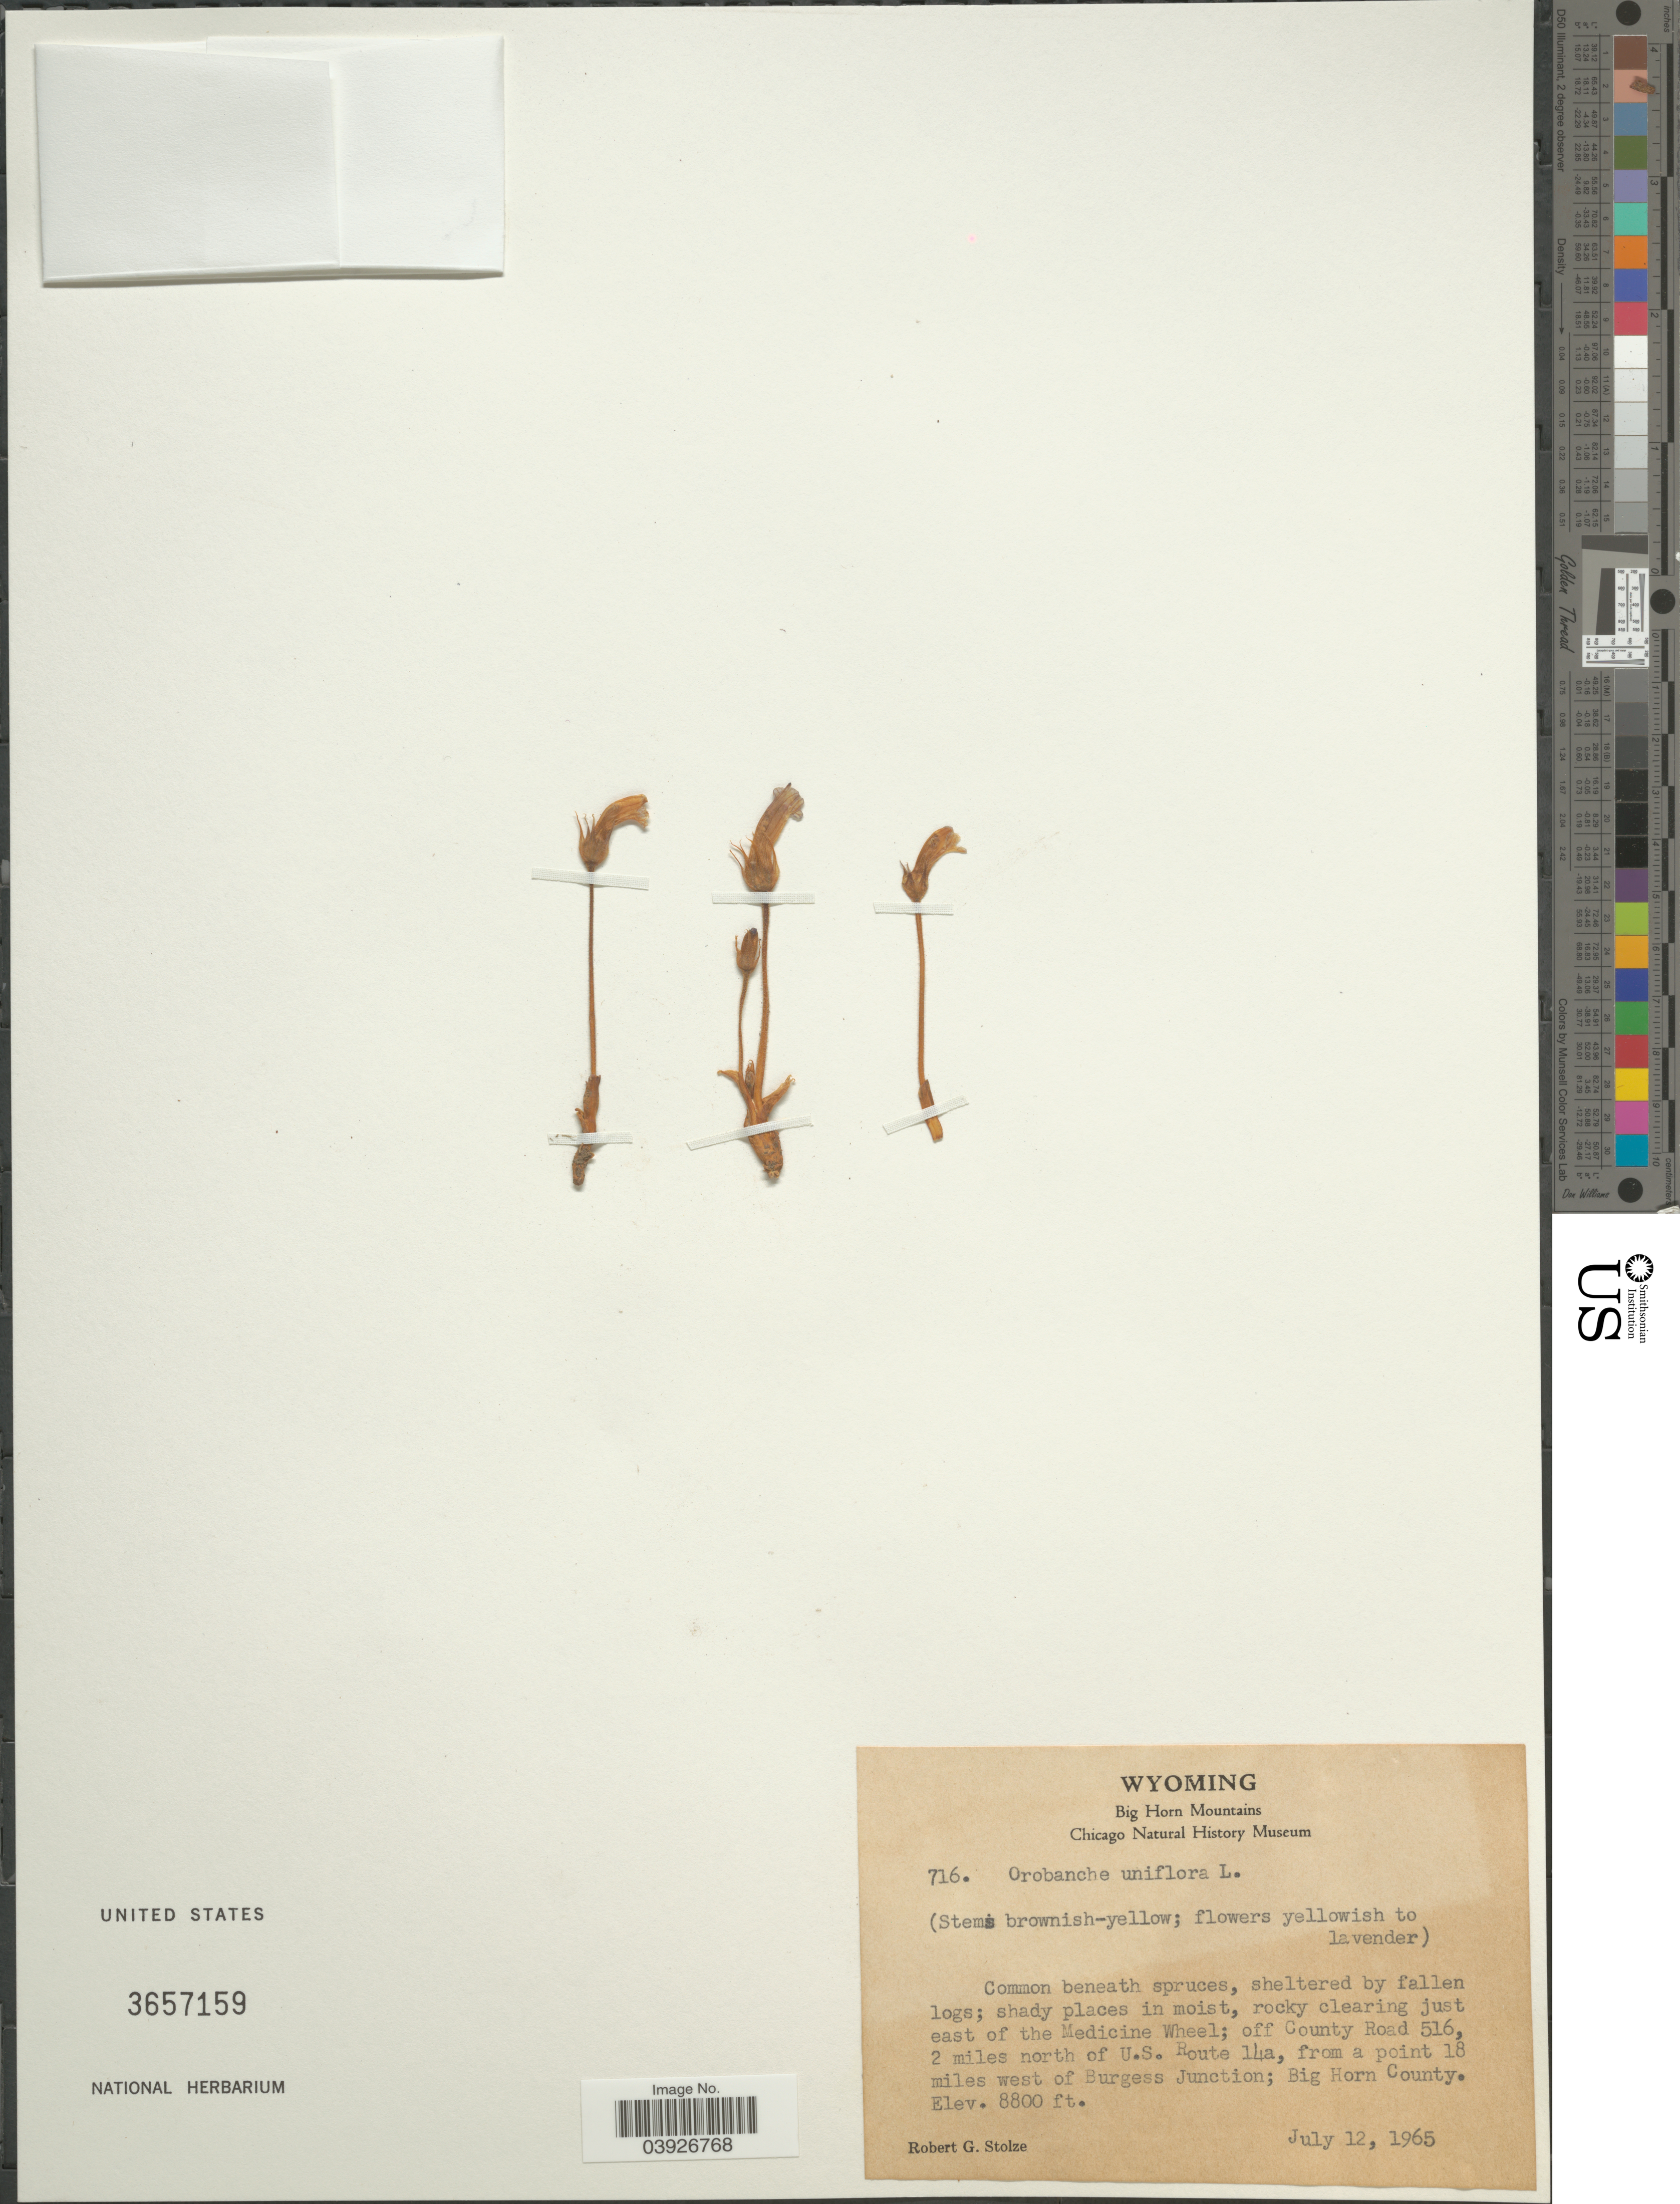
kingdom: Plantae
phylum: Tracheophyta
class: Magnoliopsida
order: Lamiales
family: Orobanchaceae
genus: Aphyllon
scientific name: Aphyllon uniflorum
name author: A. Gray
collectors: R. G. Stolze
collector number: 716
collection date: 1965-07-12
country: United States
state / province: Wyoming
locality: Big Horn Mountains. Rocky clearing just east of the Medicine Wheel; off County Road 516, 2 miles north of U.S. Route 14a, from a point 18 miles west of Burgess Junction; Big Horn County.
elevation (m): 2682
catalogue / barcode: US 3657159